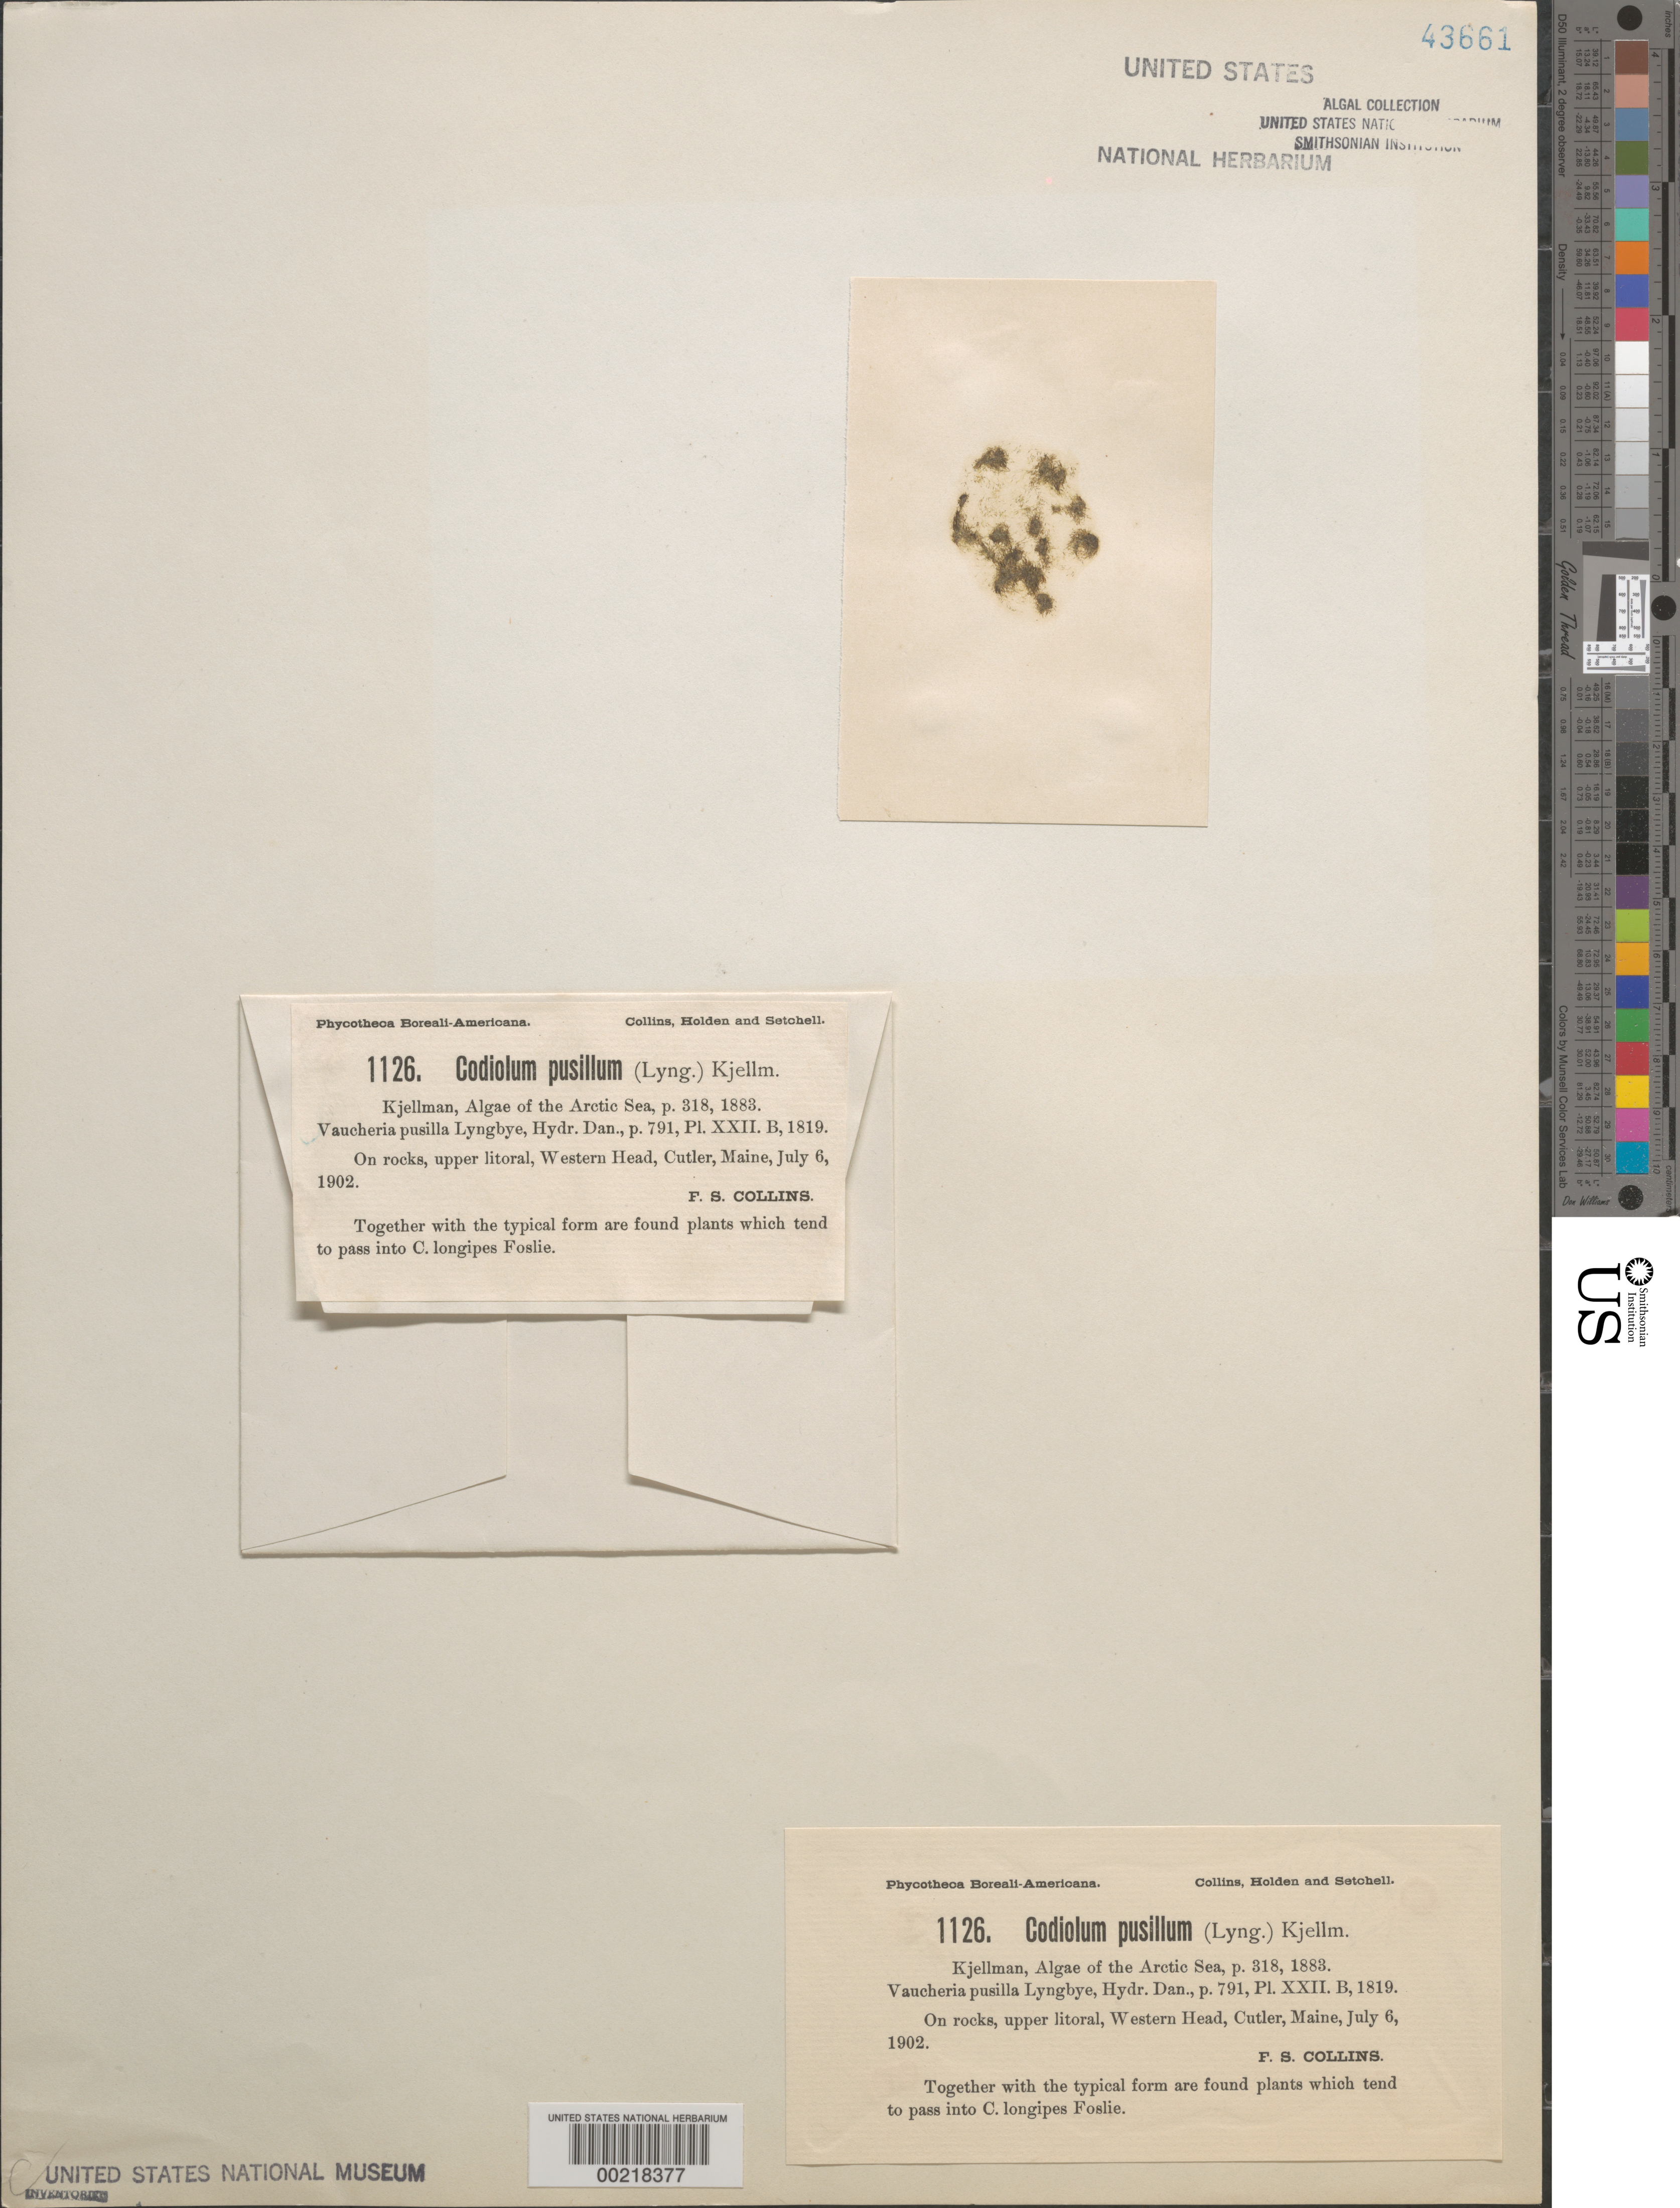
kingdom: Plantae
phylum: Chlorophyta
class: Ulvophyceae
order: Ulotrichales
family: Ulotrichaceae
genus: Codiolum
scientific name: Codiolum pusillum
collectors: F. Collins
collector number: PB-A 1126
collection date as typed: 06 Jul 1902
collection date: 1902-07-06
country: United States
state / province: Maine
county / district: Washington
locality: Western Head, Cutler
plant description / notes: Collins, Holden & Setchell, Phycotheca Boreali-Americana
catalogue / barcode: US 43661